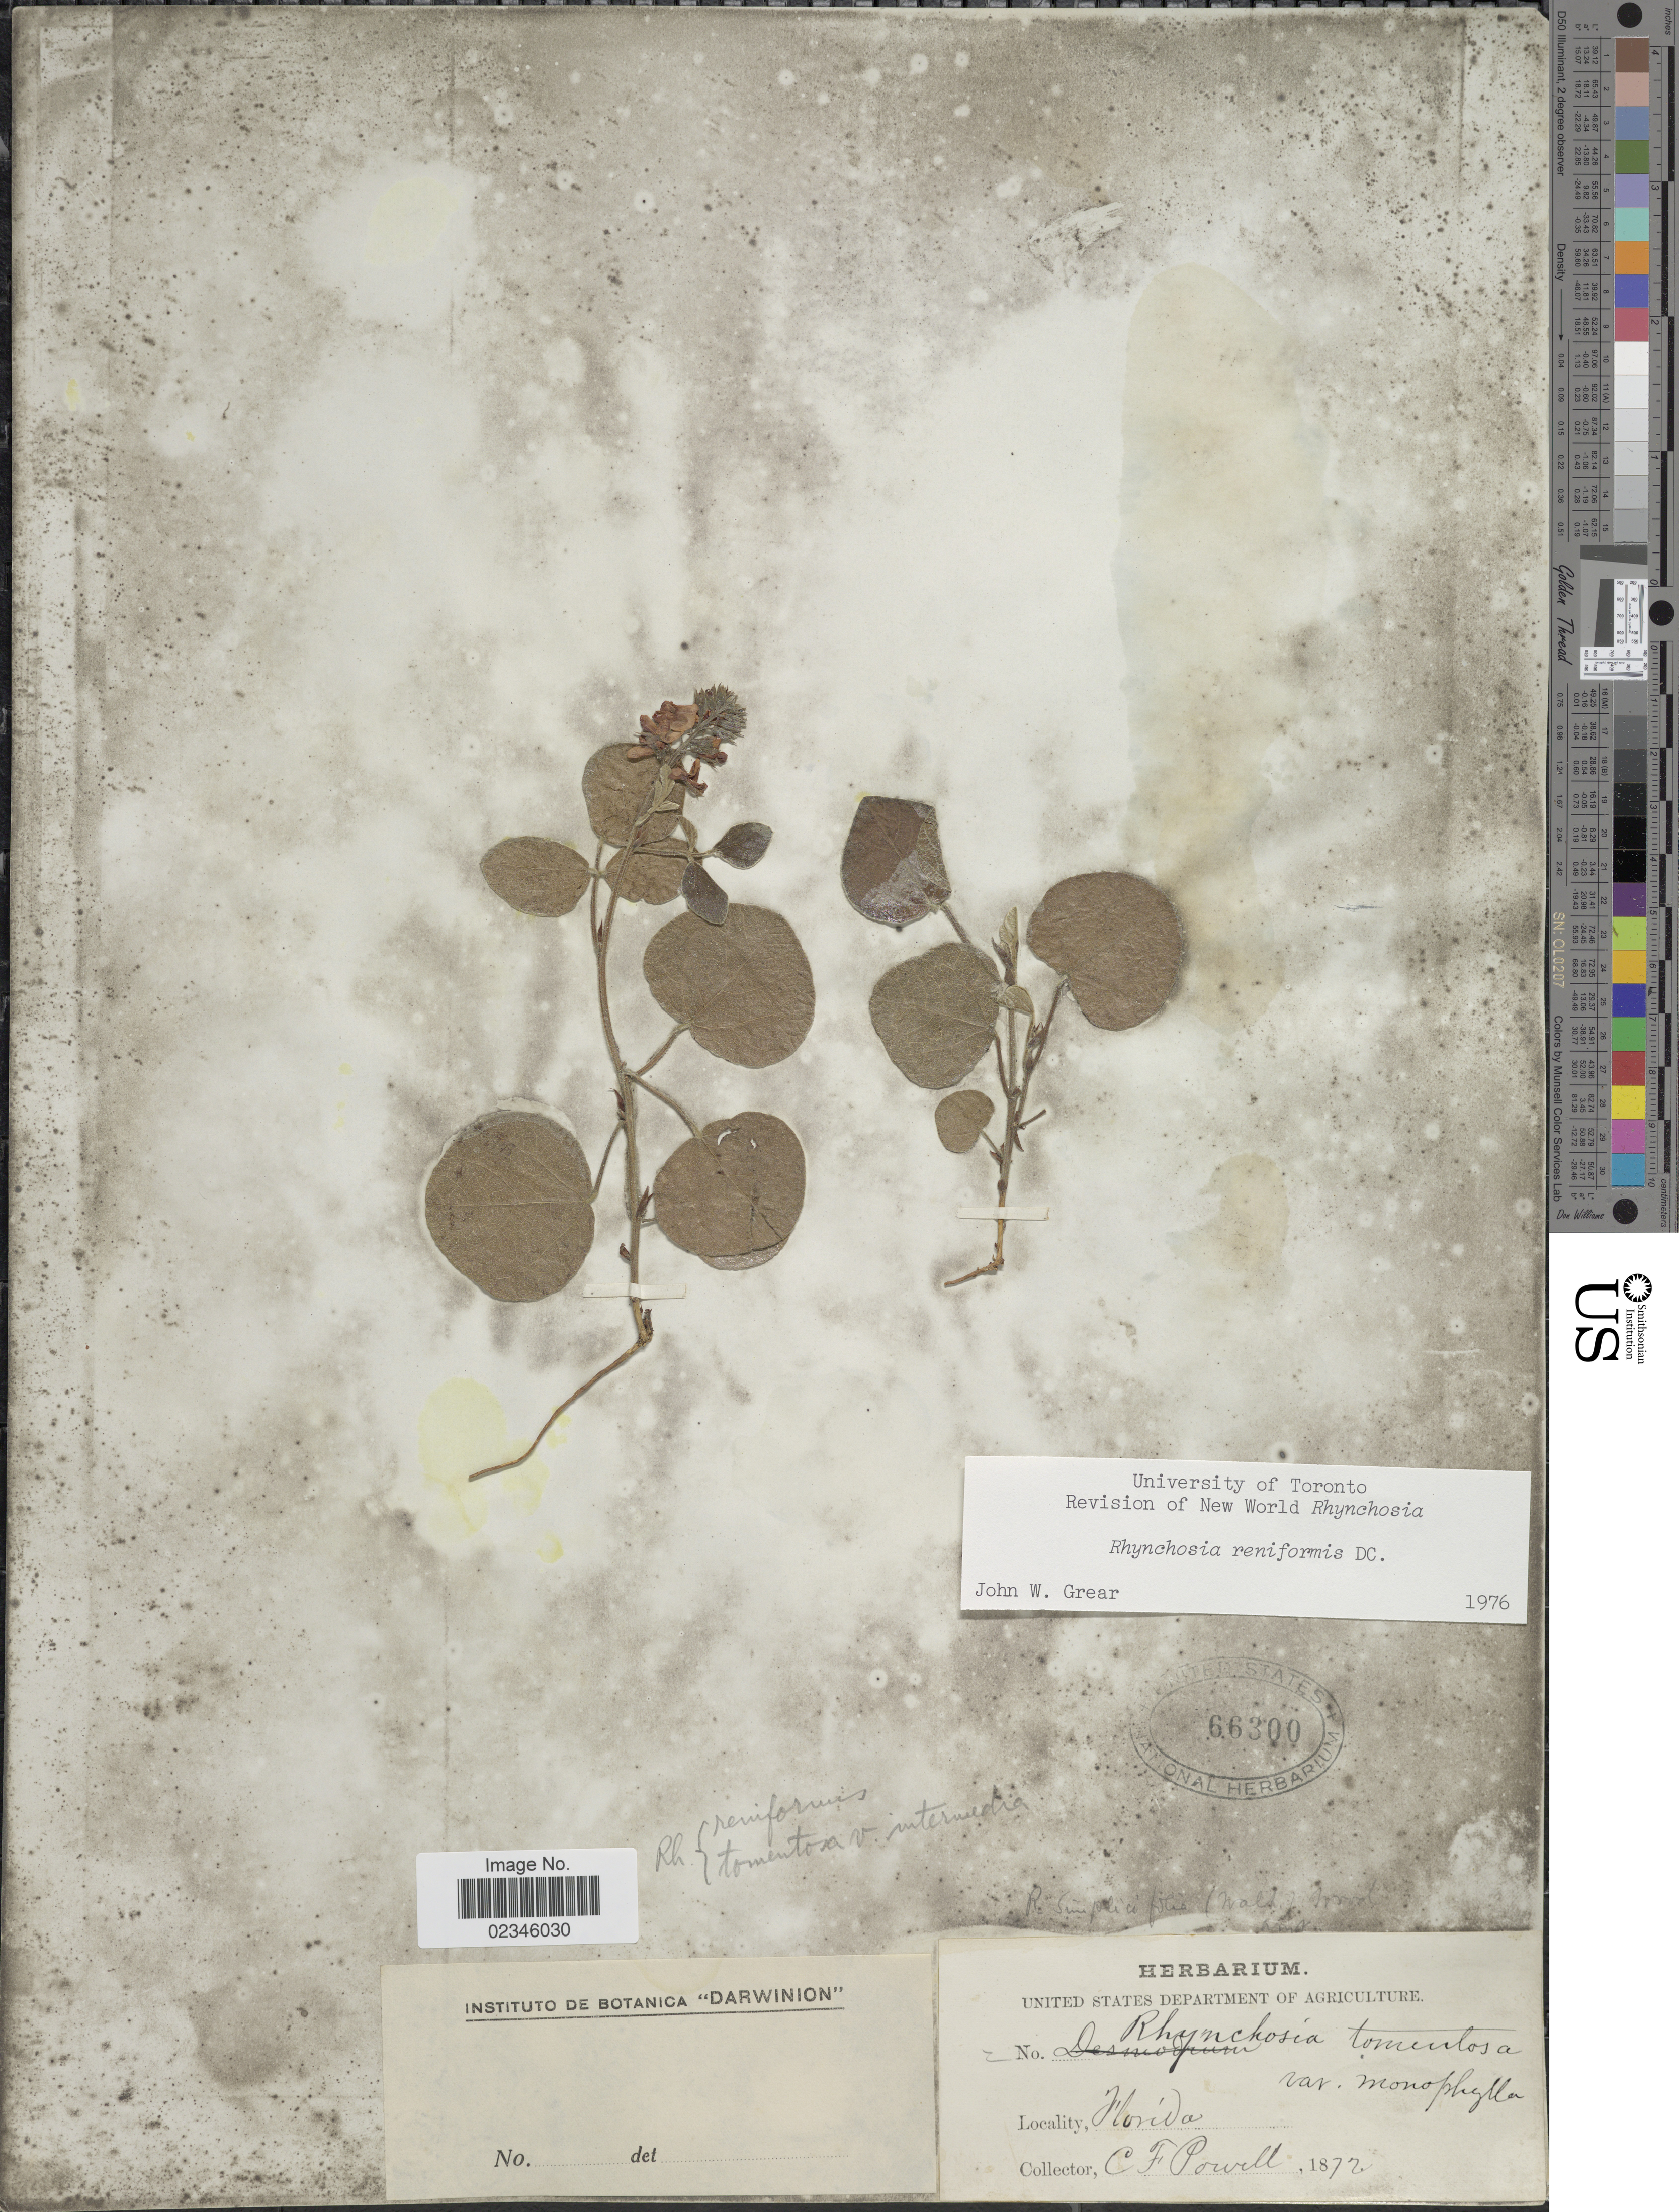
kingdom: Plantae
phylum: Tracheophyta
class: Magnoliopsida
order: Fabales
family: Fabaceae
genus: Rhynchosia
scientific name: Rhynchosia reniformis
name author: DC.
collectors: C. F. Powell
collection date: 1872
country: United States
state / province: Florida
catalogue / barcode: US 66300